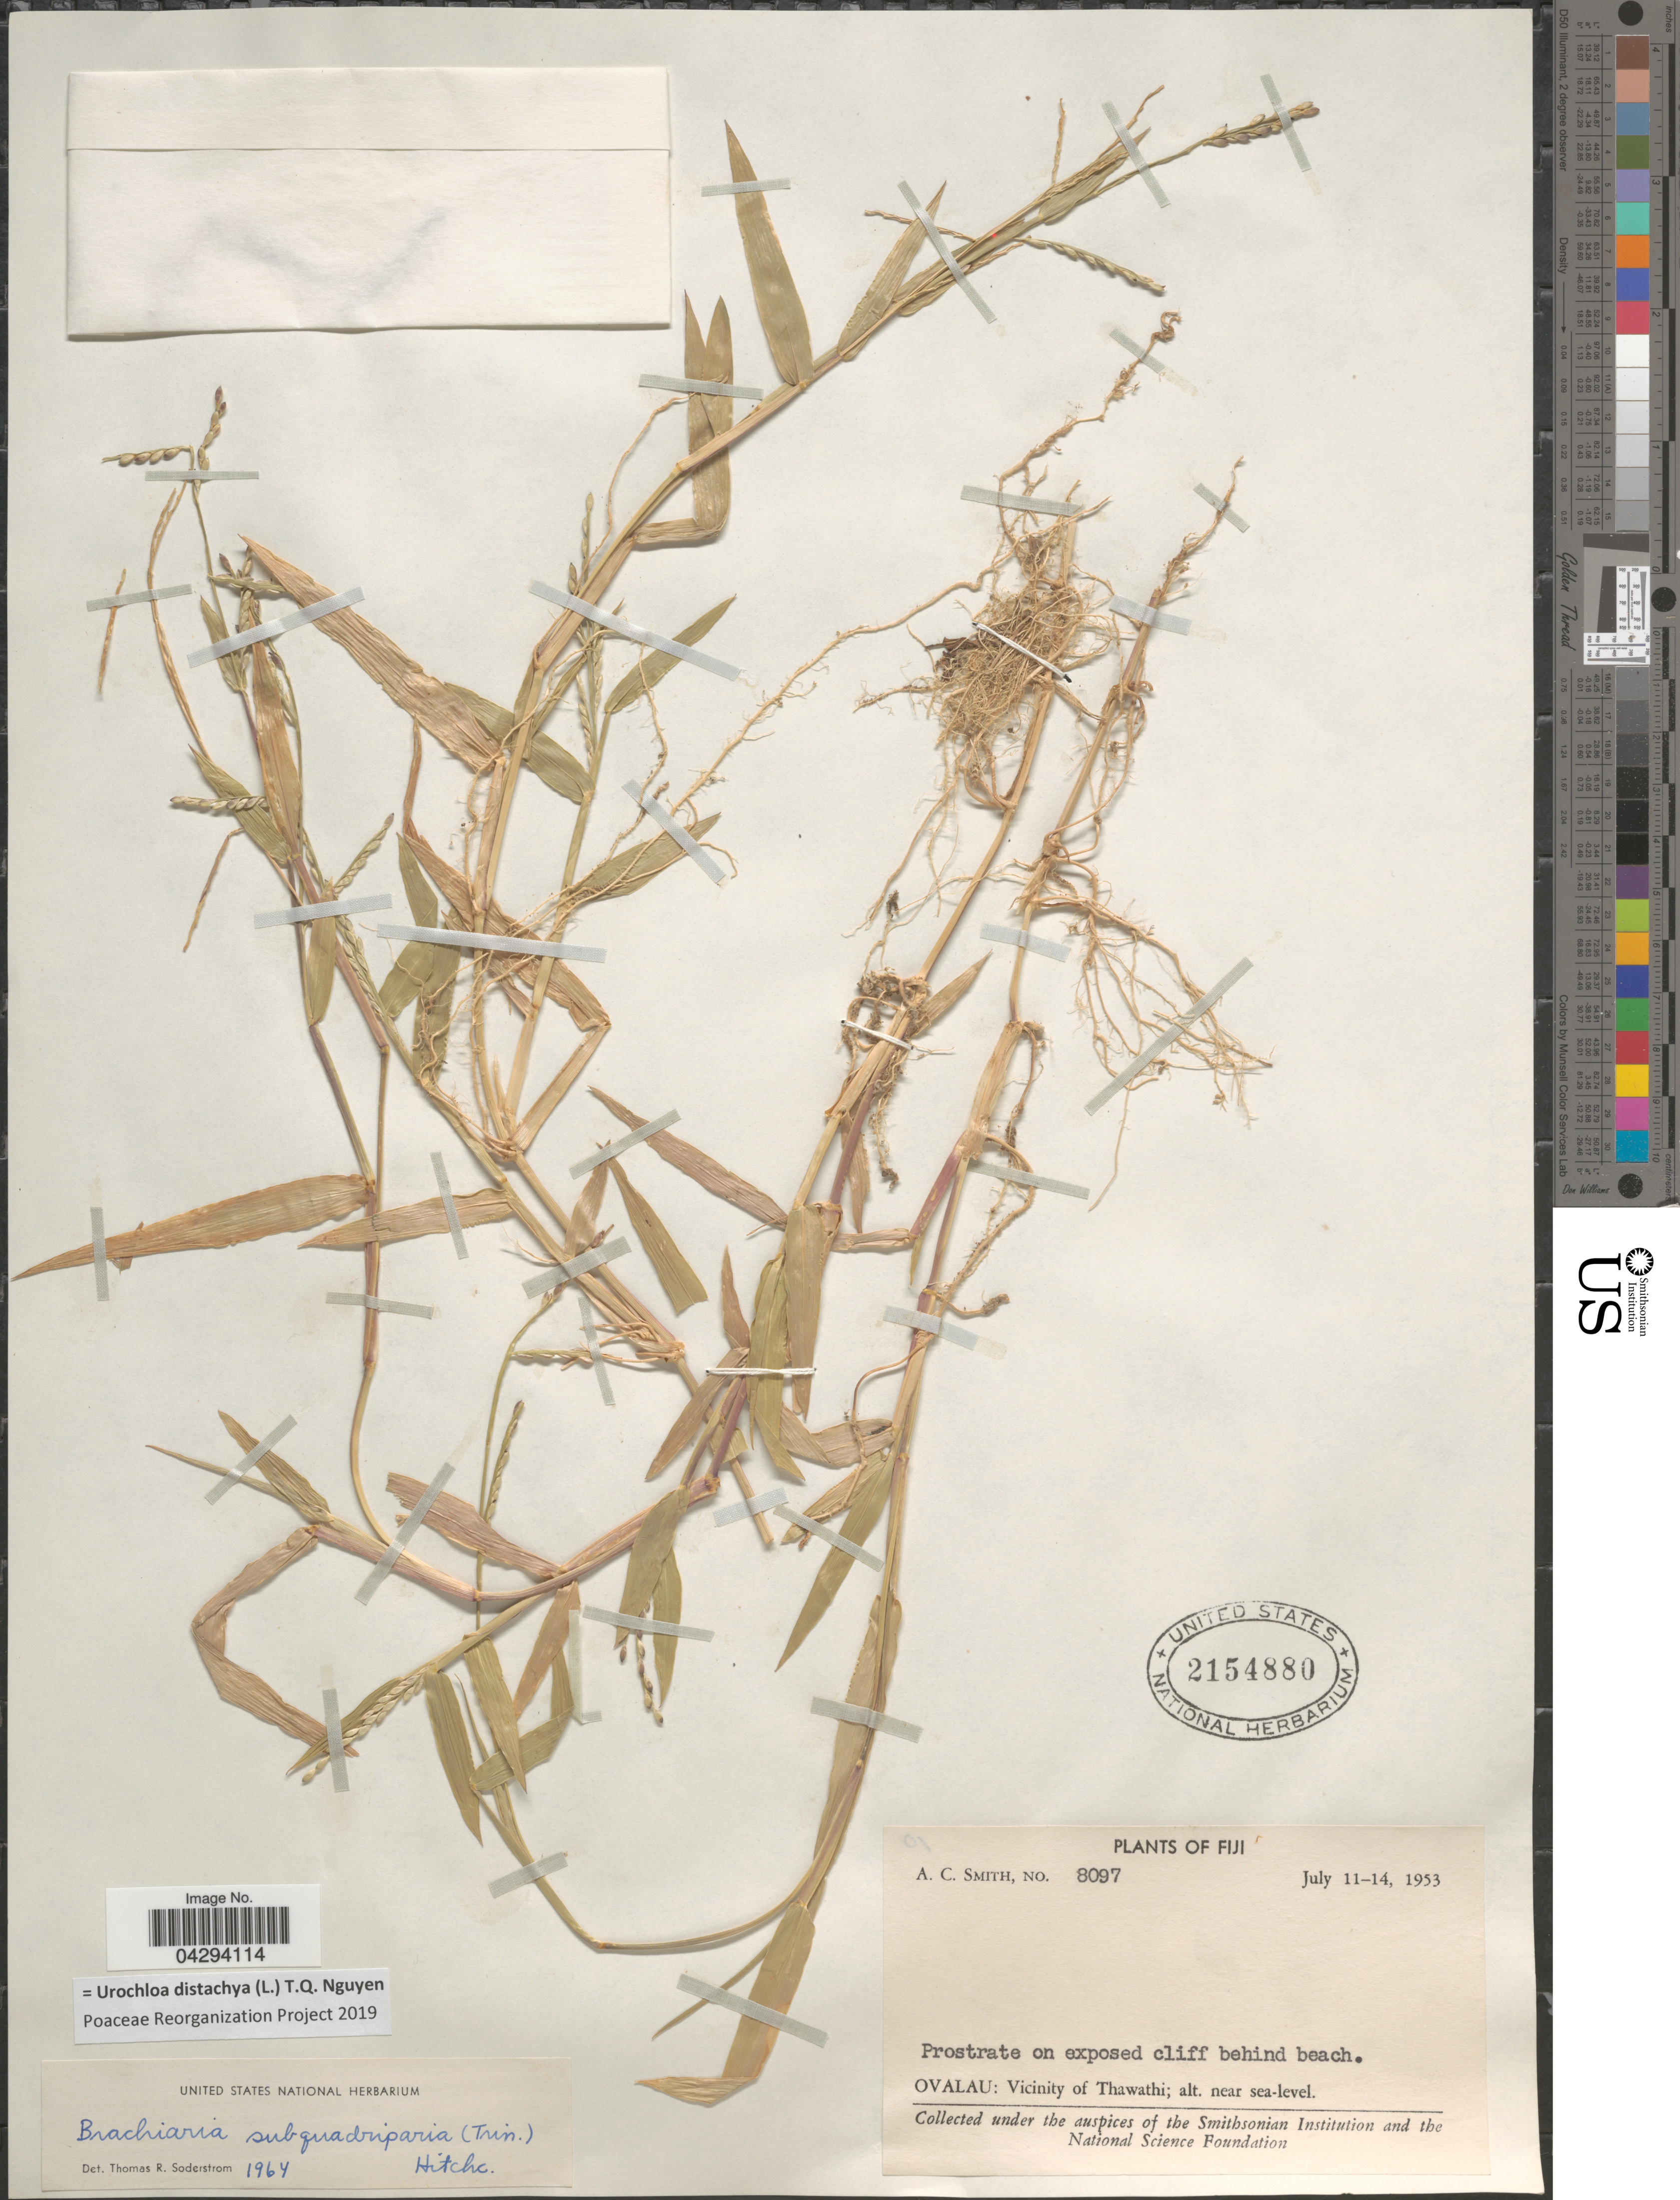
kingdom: Plantae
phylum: Tracheophyta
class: Liliopsida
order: Poales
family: Poaceae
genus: Urochloa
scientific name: Urochloa distachya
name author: (L.) T.Q. Nguyen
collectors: A. C. Smith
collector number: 8097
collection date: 1953-07-11/1953-07-14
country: Fiji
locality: Ovalau: Vicinity of Thawathi.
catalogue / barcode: US 2154880